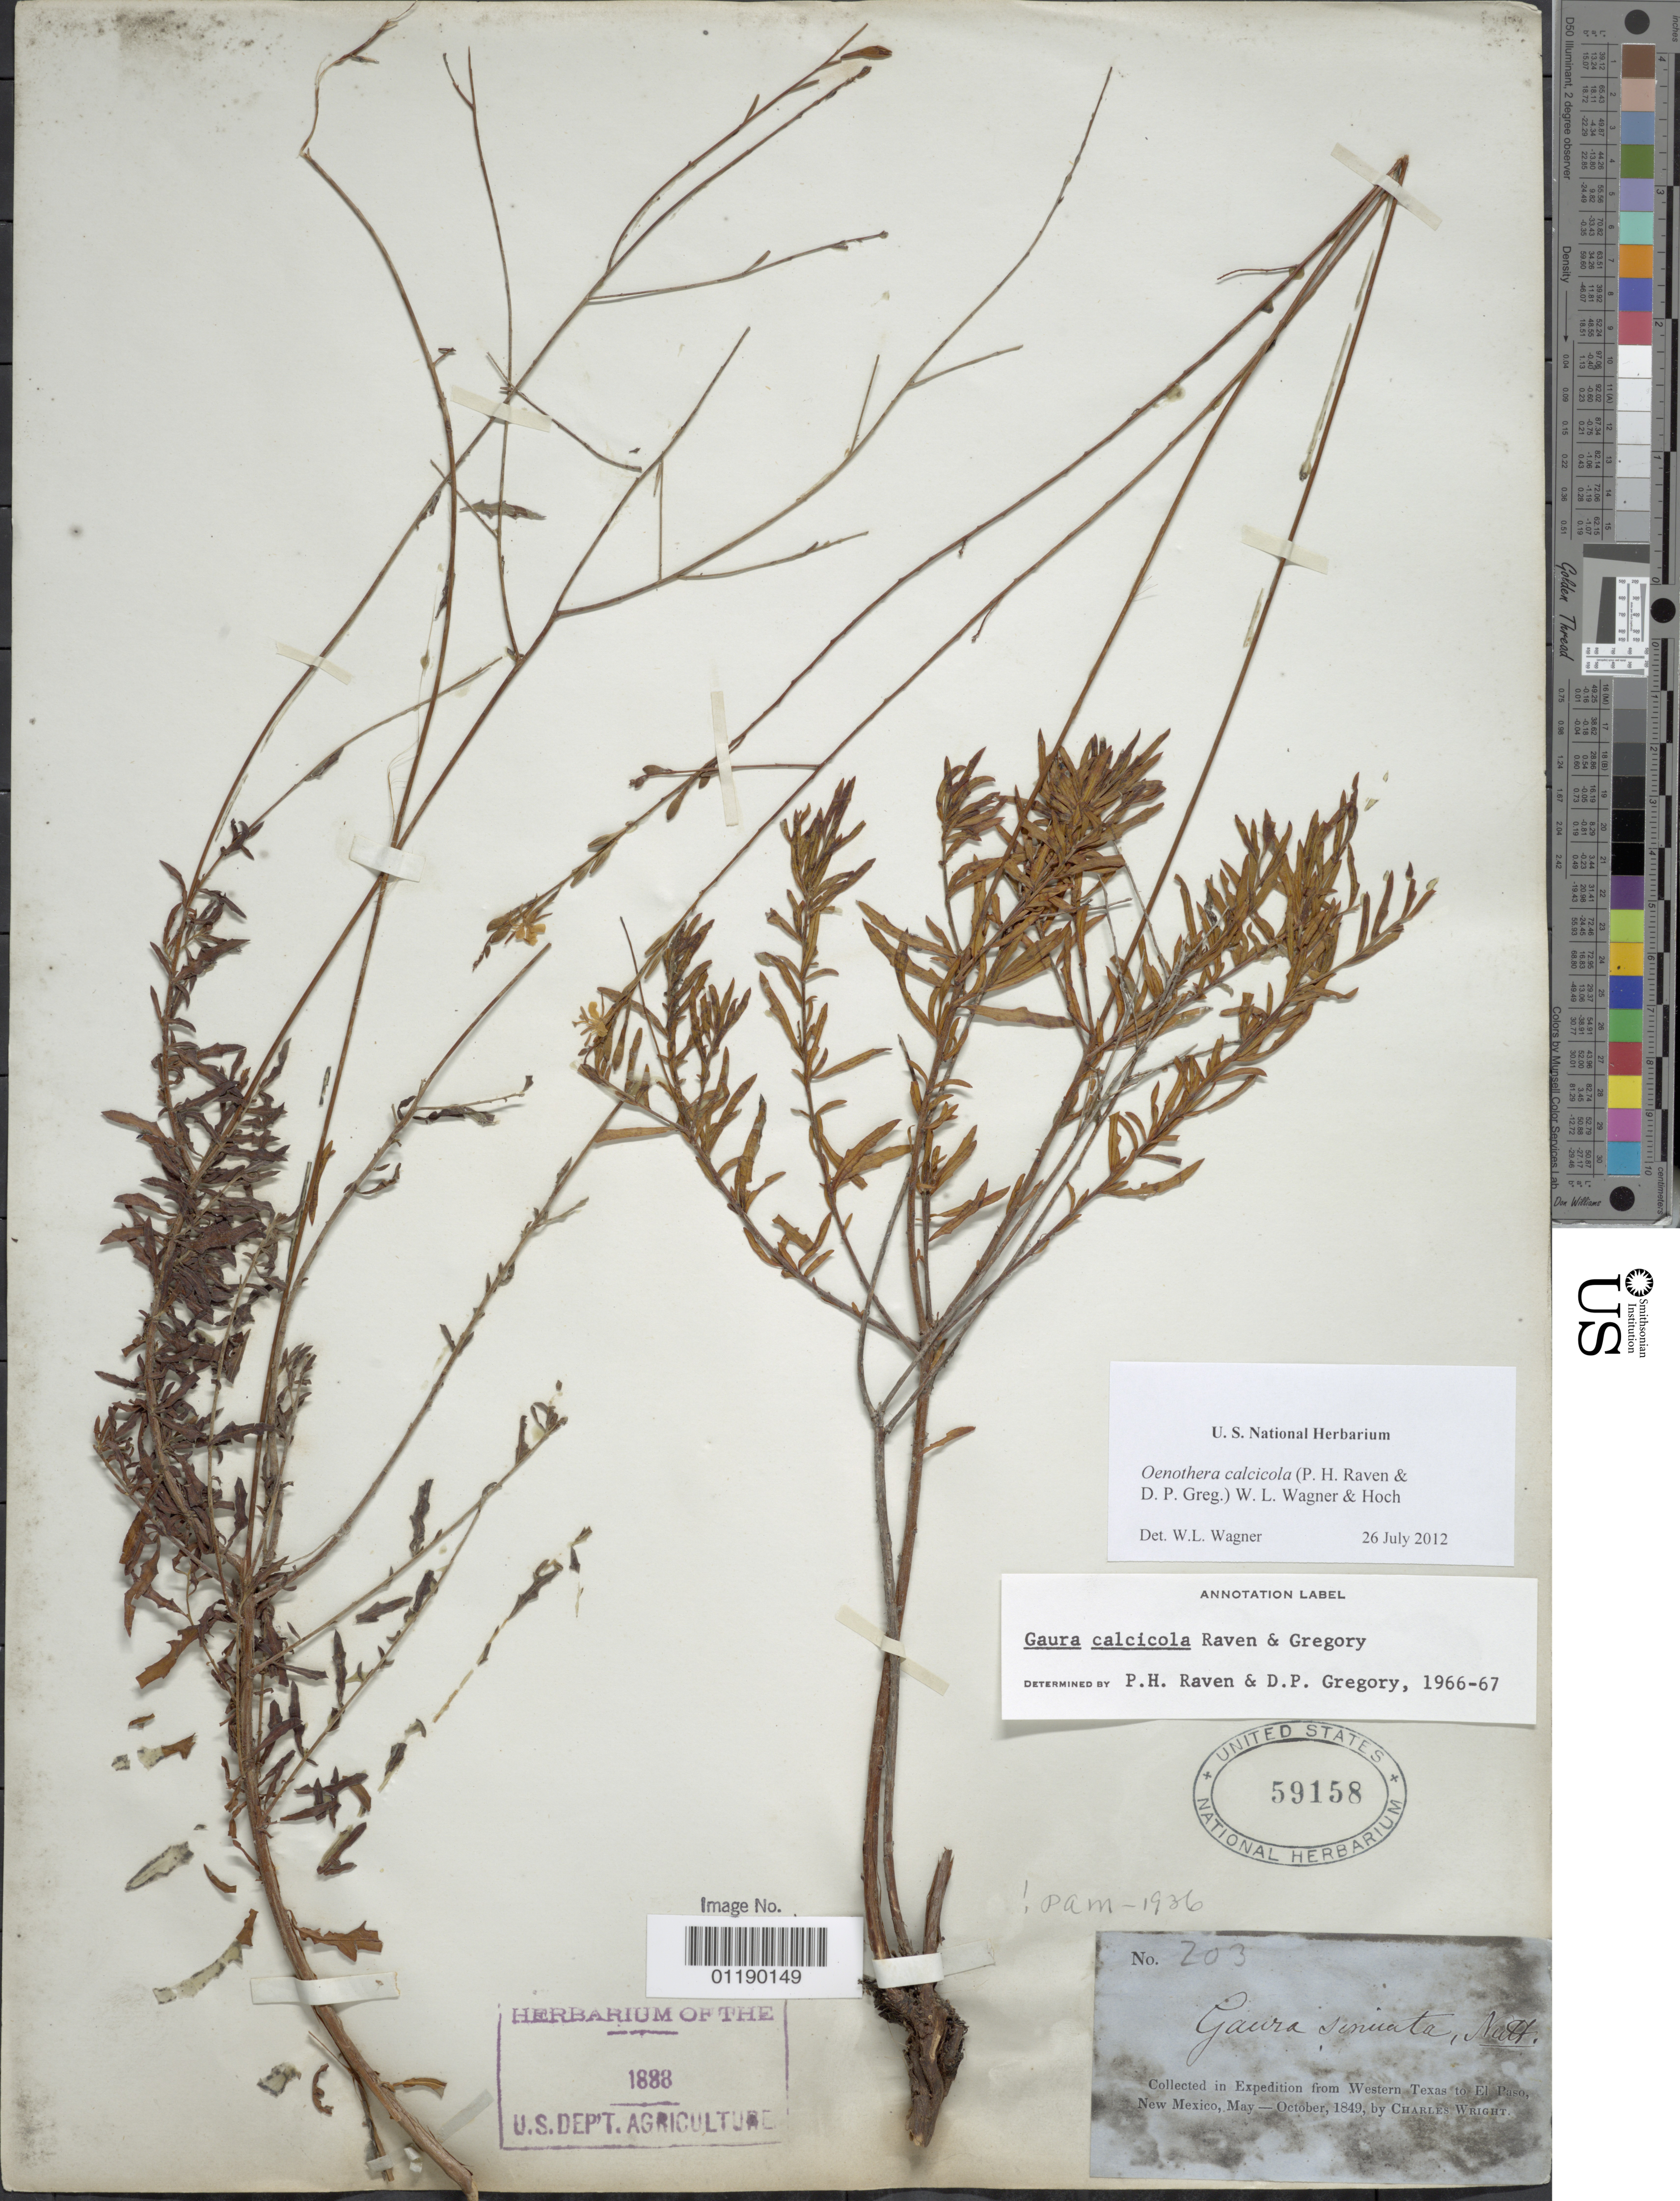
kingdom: Plantae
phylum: Tracheophyta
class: Magnoliopsida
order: Myrtales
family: Onagraceae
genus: Oenothera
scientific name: Oenothera calcicola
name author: (P.H. Raven & D.P. Greg.) W.L. Wagner & Hoch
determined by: Wagner, W. L., (BOT), Smithsonian Institution - National Museum of Natural History (UNITED STATES)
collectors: C. Wright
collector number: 203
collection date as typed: May 1849 to -- Oct 1849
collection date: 1849-05/1849-10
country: United States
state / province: New Mexico / Texas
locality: from Western Texas to El Paso, New Mexico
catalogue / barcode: US 59158